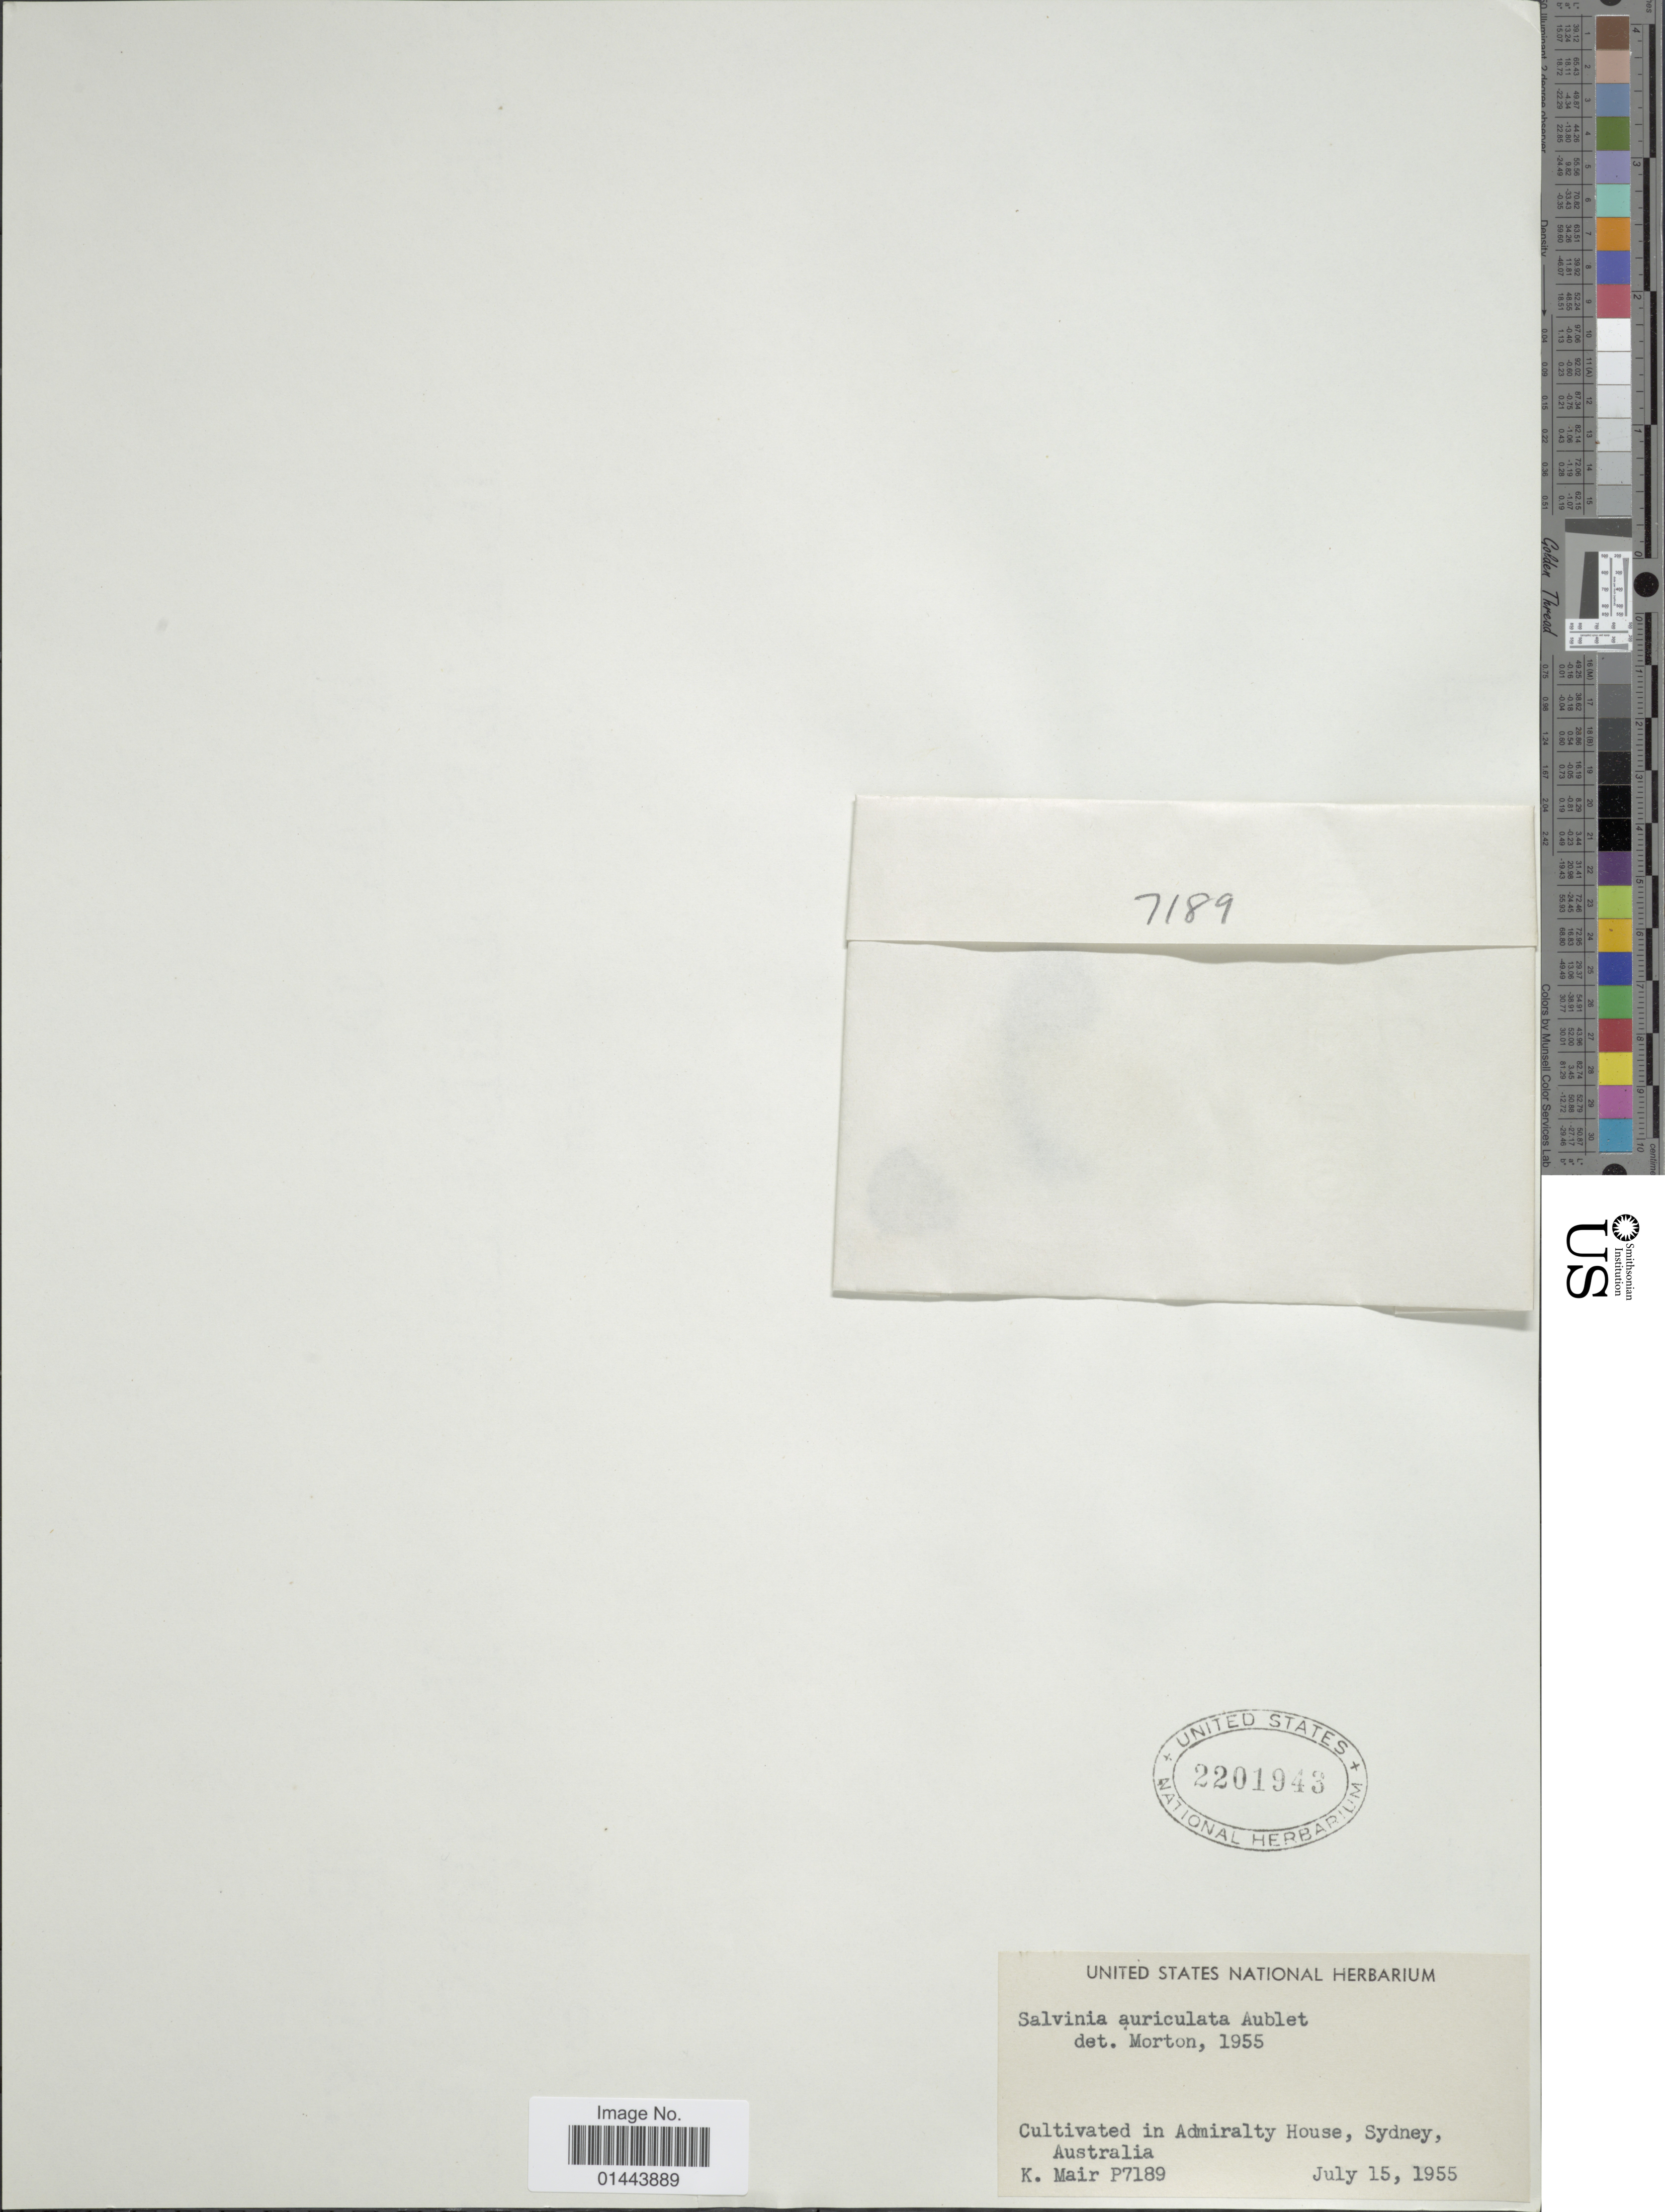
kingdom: Plantae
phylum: Tracheophyta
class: Polypodiopsida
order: Salviniales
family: Salviniaceae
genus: Salvinia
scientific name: Salvinia auriculata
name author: Aubl.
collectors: K. Mair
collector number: P7189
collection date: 1955-07-15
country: Australia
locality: Admirality House, Sydney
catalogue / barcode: US 2201943